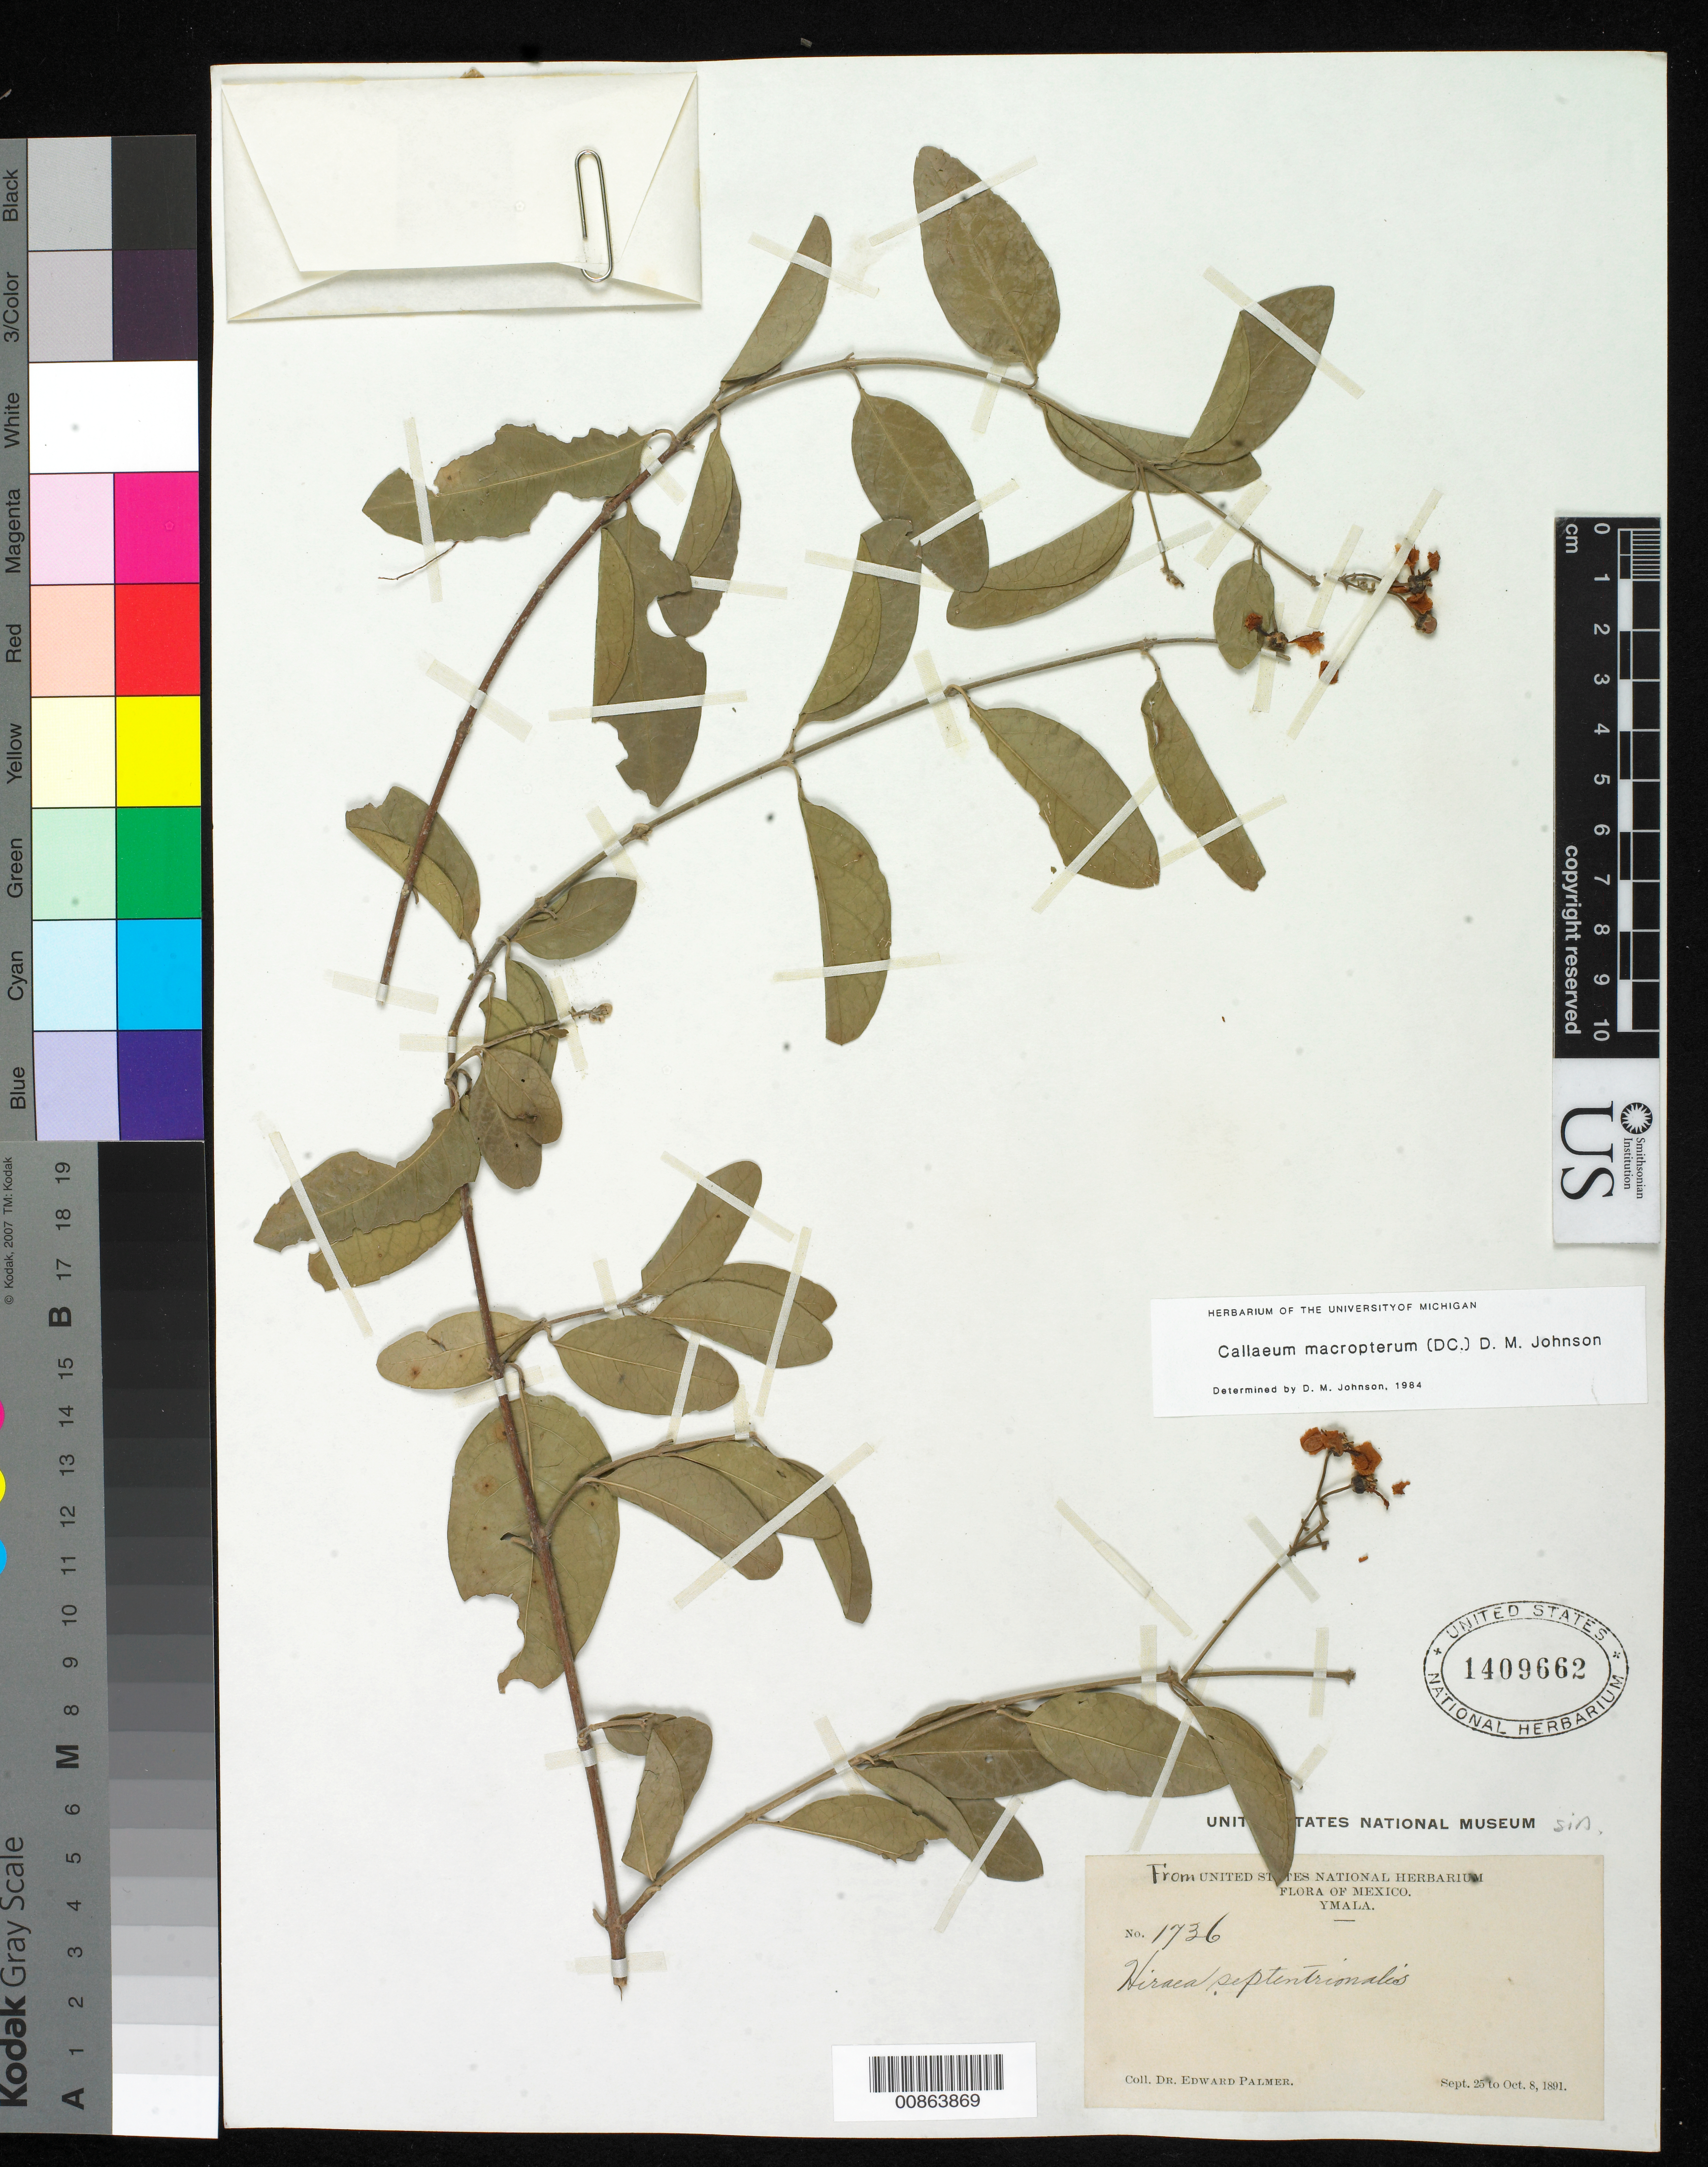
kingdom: Plantae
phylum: Tracheophyta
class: Magnoliopsida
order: Malpighiales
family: Malpighiaceae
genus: Callaeum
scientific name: Callaeum macropterum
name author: (Moc. & Sessé ex DC.) D.M. Johnson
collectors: E. Palmer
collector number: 1736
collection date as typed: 25 Sep 1891 to 08 Oct 1891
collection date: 1891-09-25/1891-10-08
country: Mexico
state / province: Sinaloa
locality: Ymala, Sinaloa.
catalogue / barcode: US 1409662